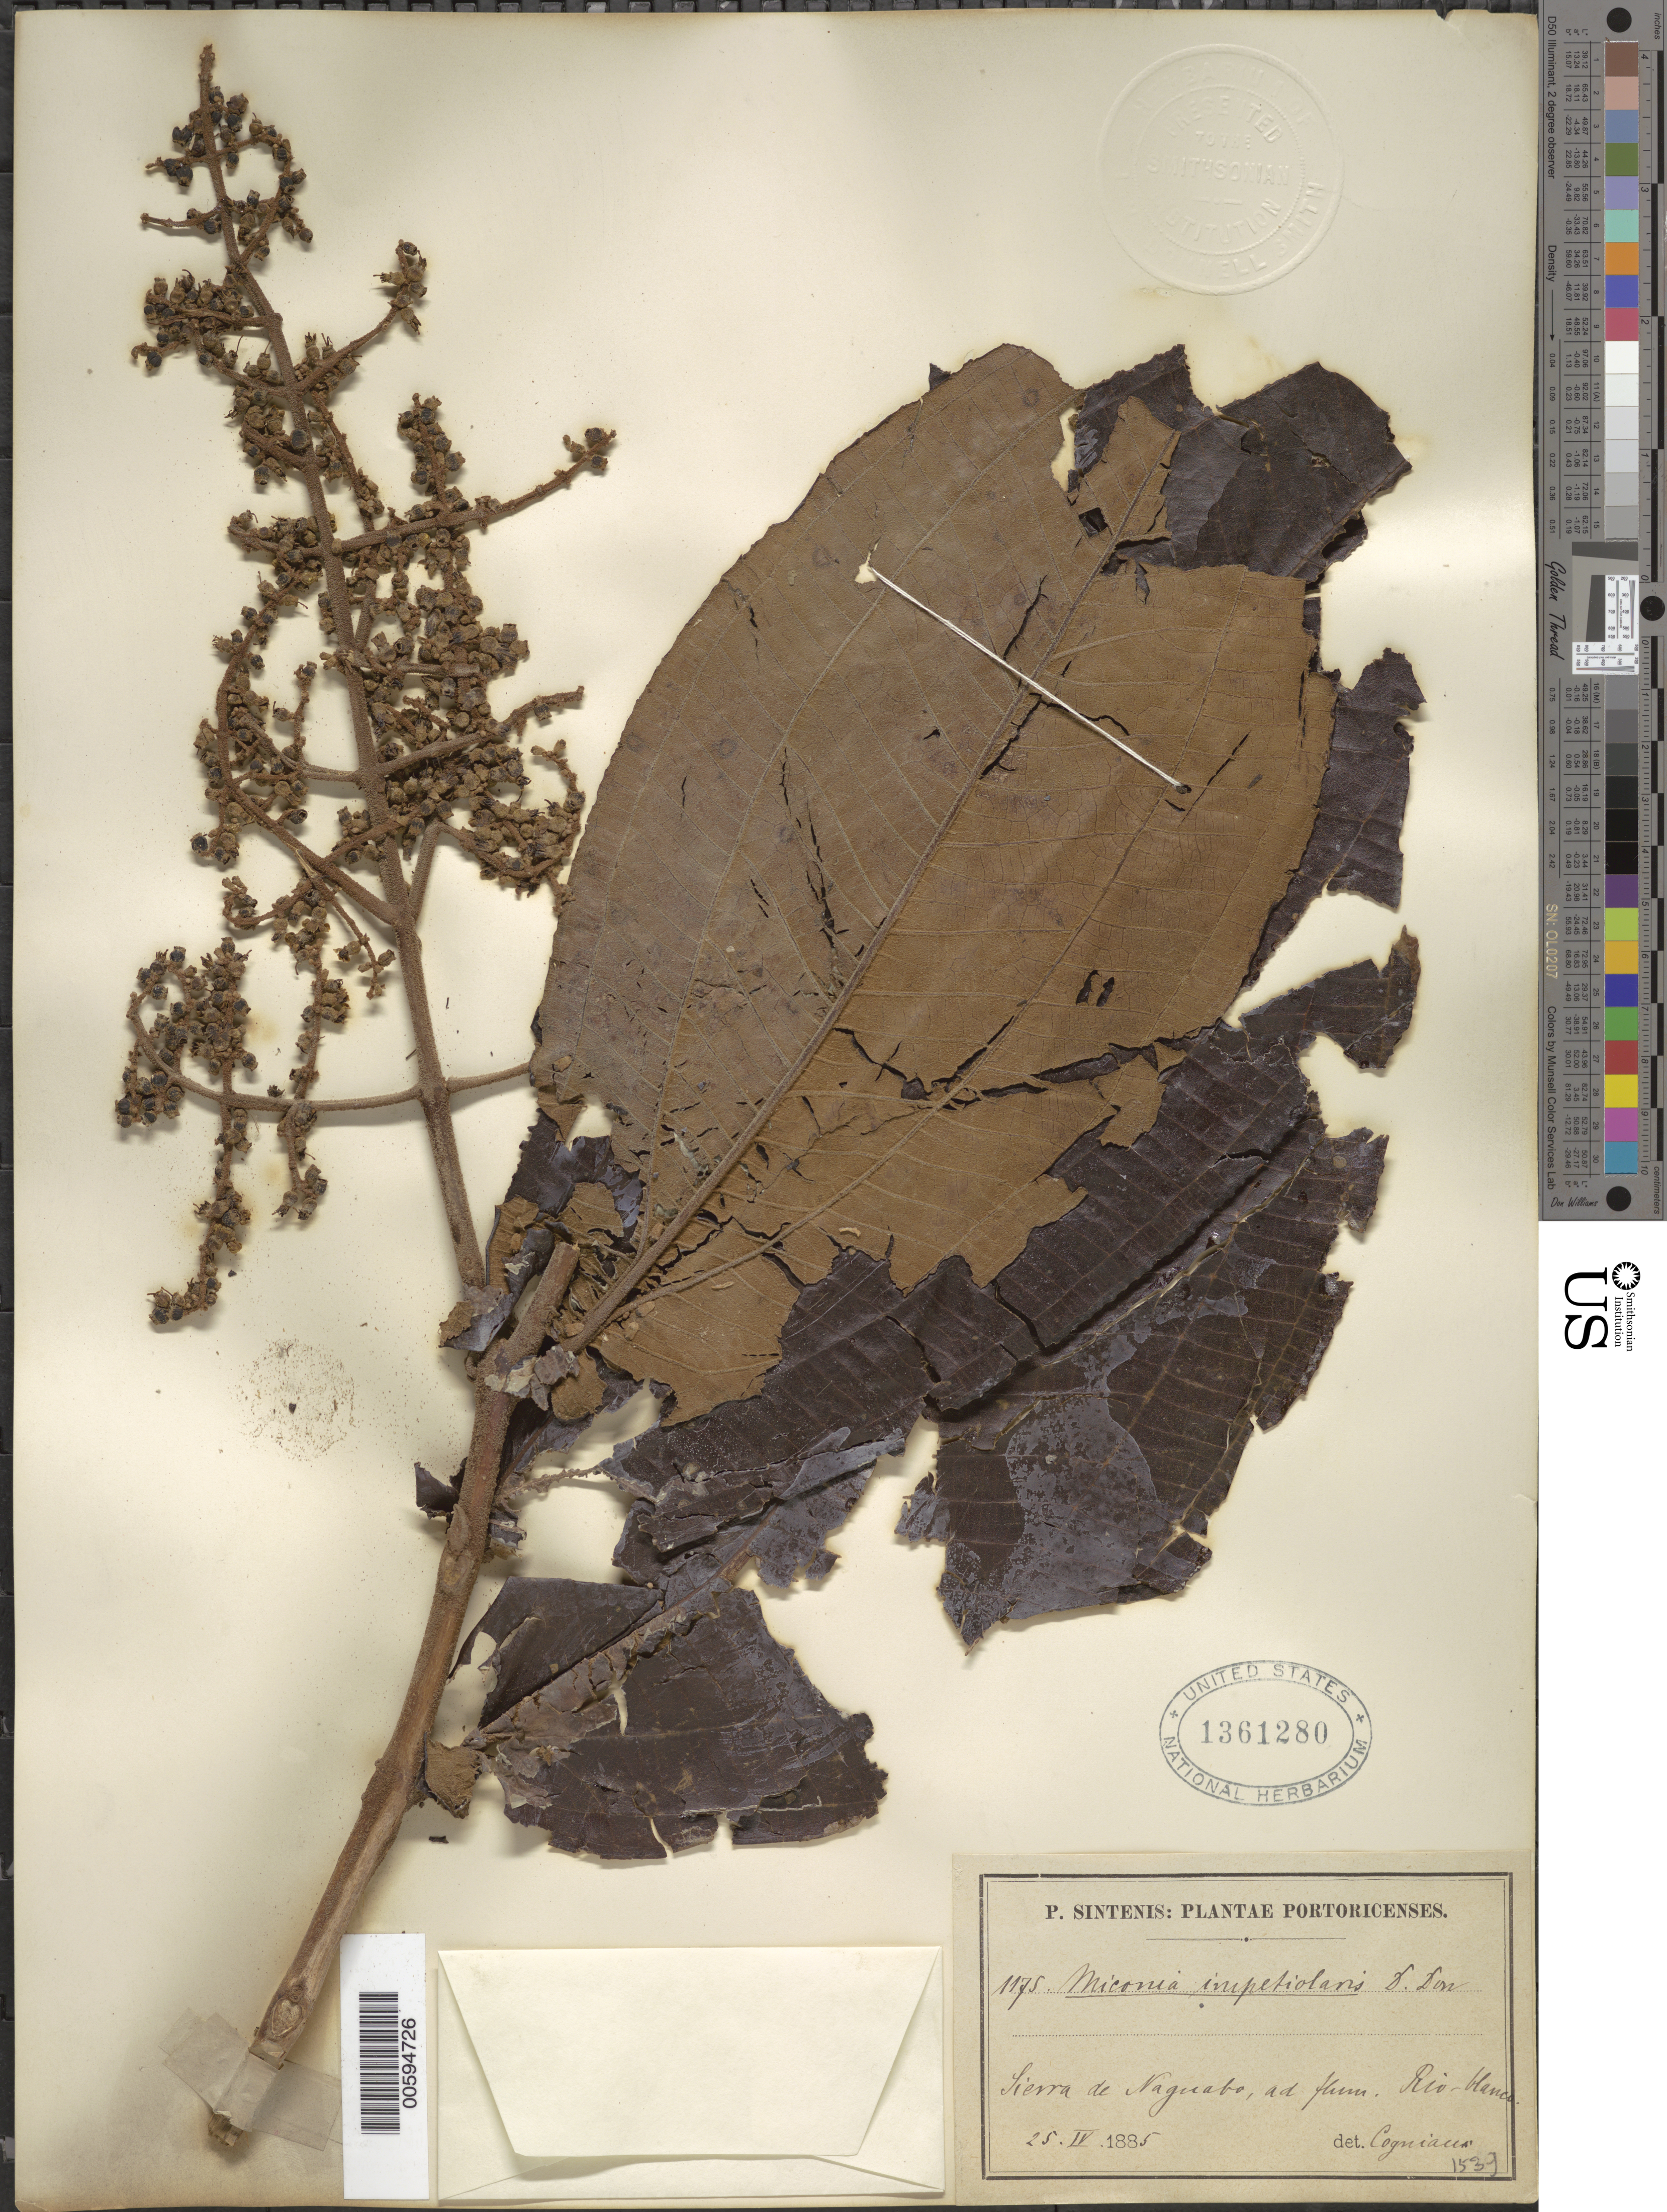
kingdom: Plantae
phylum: Tracheophyta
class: Magnoliopsida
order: Myrtales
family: Melastomataceae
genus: Miconia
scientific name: Miconia impetiolaris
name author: (Sw.) D. Don ex DC.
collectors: P. Sintenis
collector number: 1175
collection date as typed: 25 Apr 1885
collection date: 1885-04-25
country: Puerto Rico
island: Greater Antilles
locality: Sierra de Naguabo, ad flum. Río blanco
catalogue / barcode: US 1361280